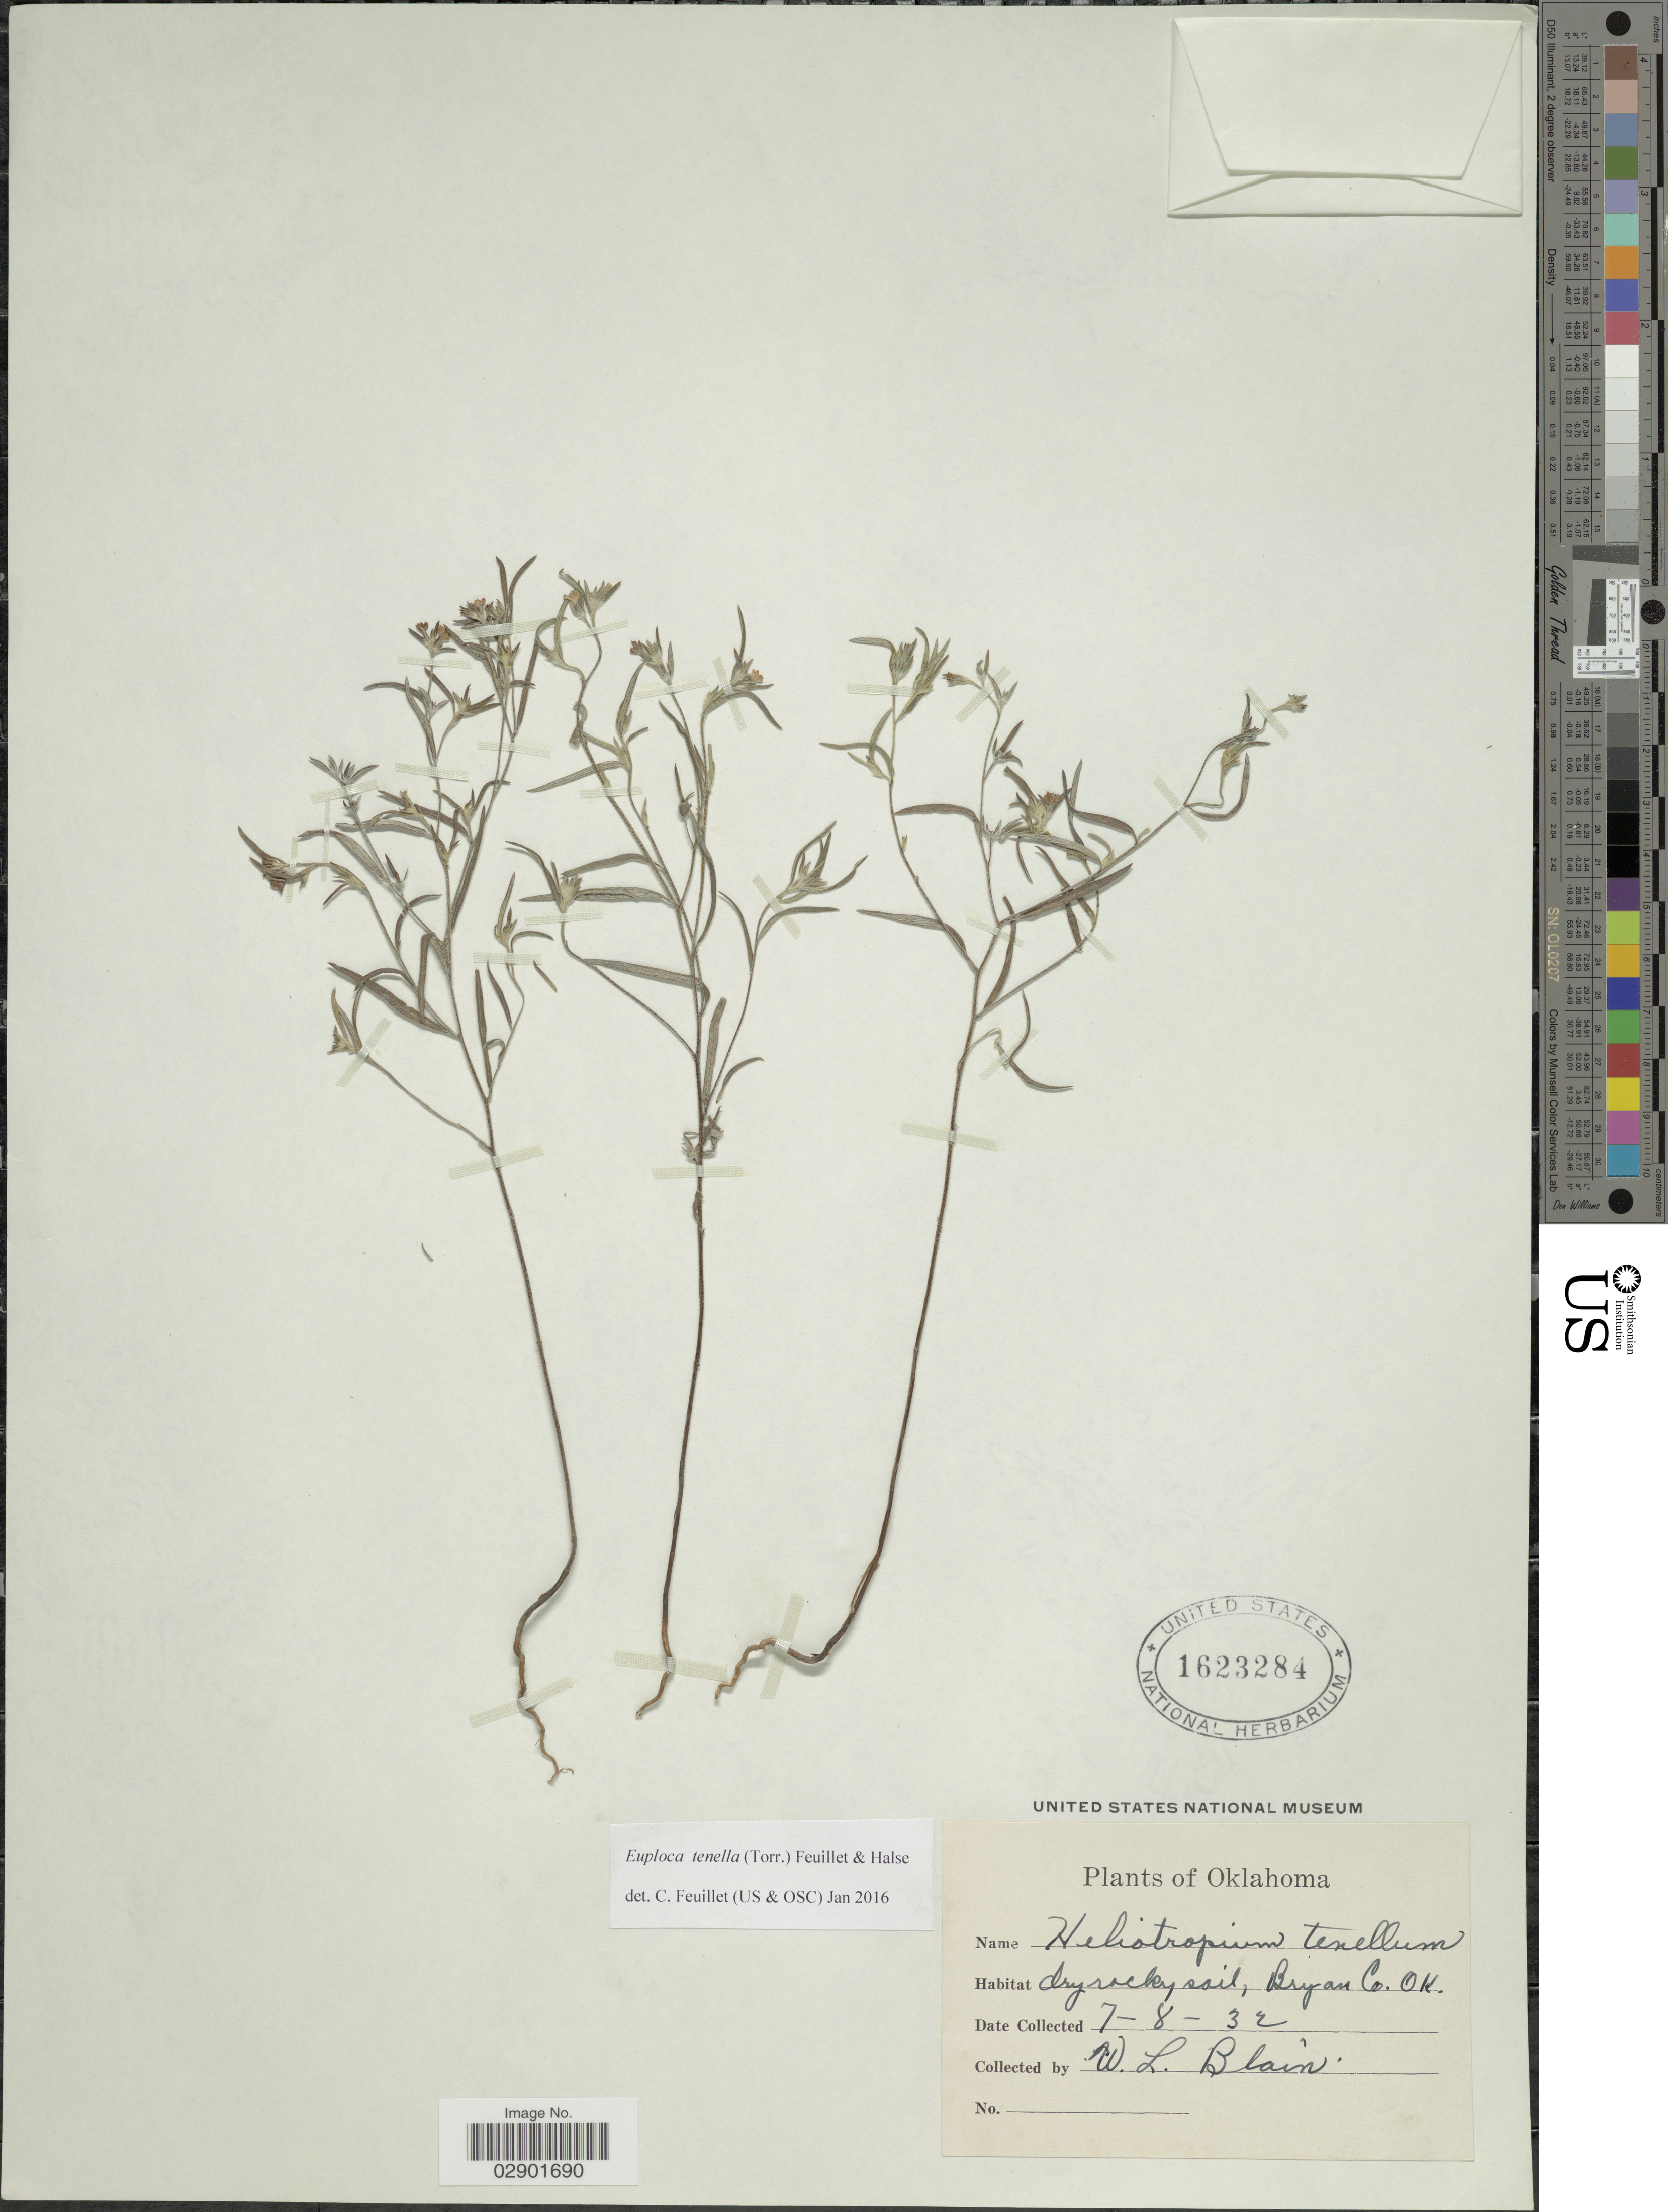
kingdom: Plantae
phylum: Tracheophyta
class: Magnoliopsida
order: Boraginales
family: Heliotropiaceae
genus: Euploca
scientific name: Euploca tenella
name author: (Torr.) Feuillet & Halse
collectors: W. Blain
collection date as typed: Transcribed d/m/y: 8/7/34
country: United States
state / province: Oklahoma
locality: Dry rocky soil, Bryan Co. Ok.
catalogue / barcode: US 1623284